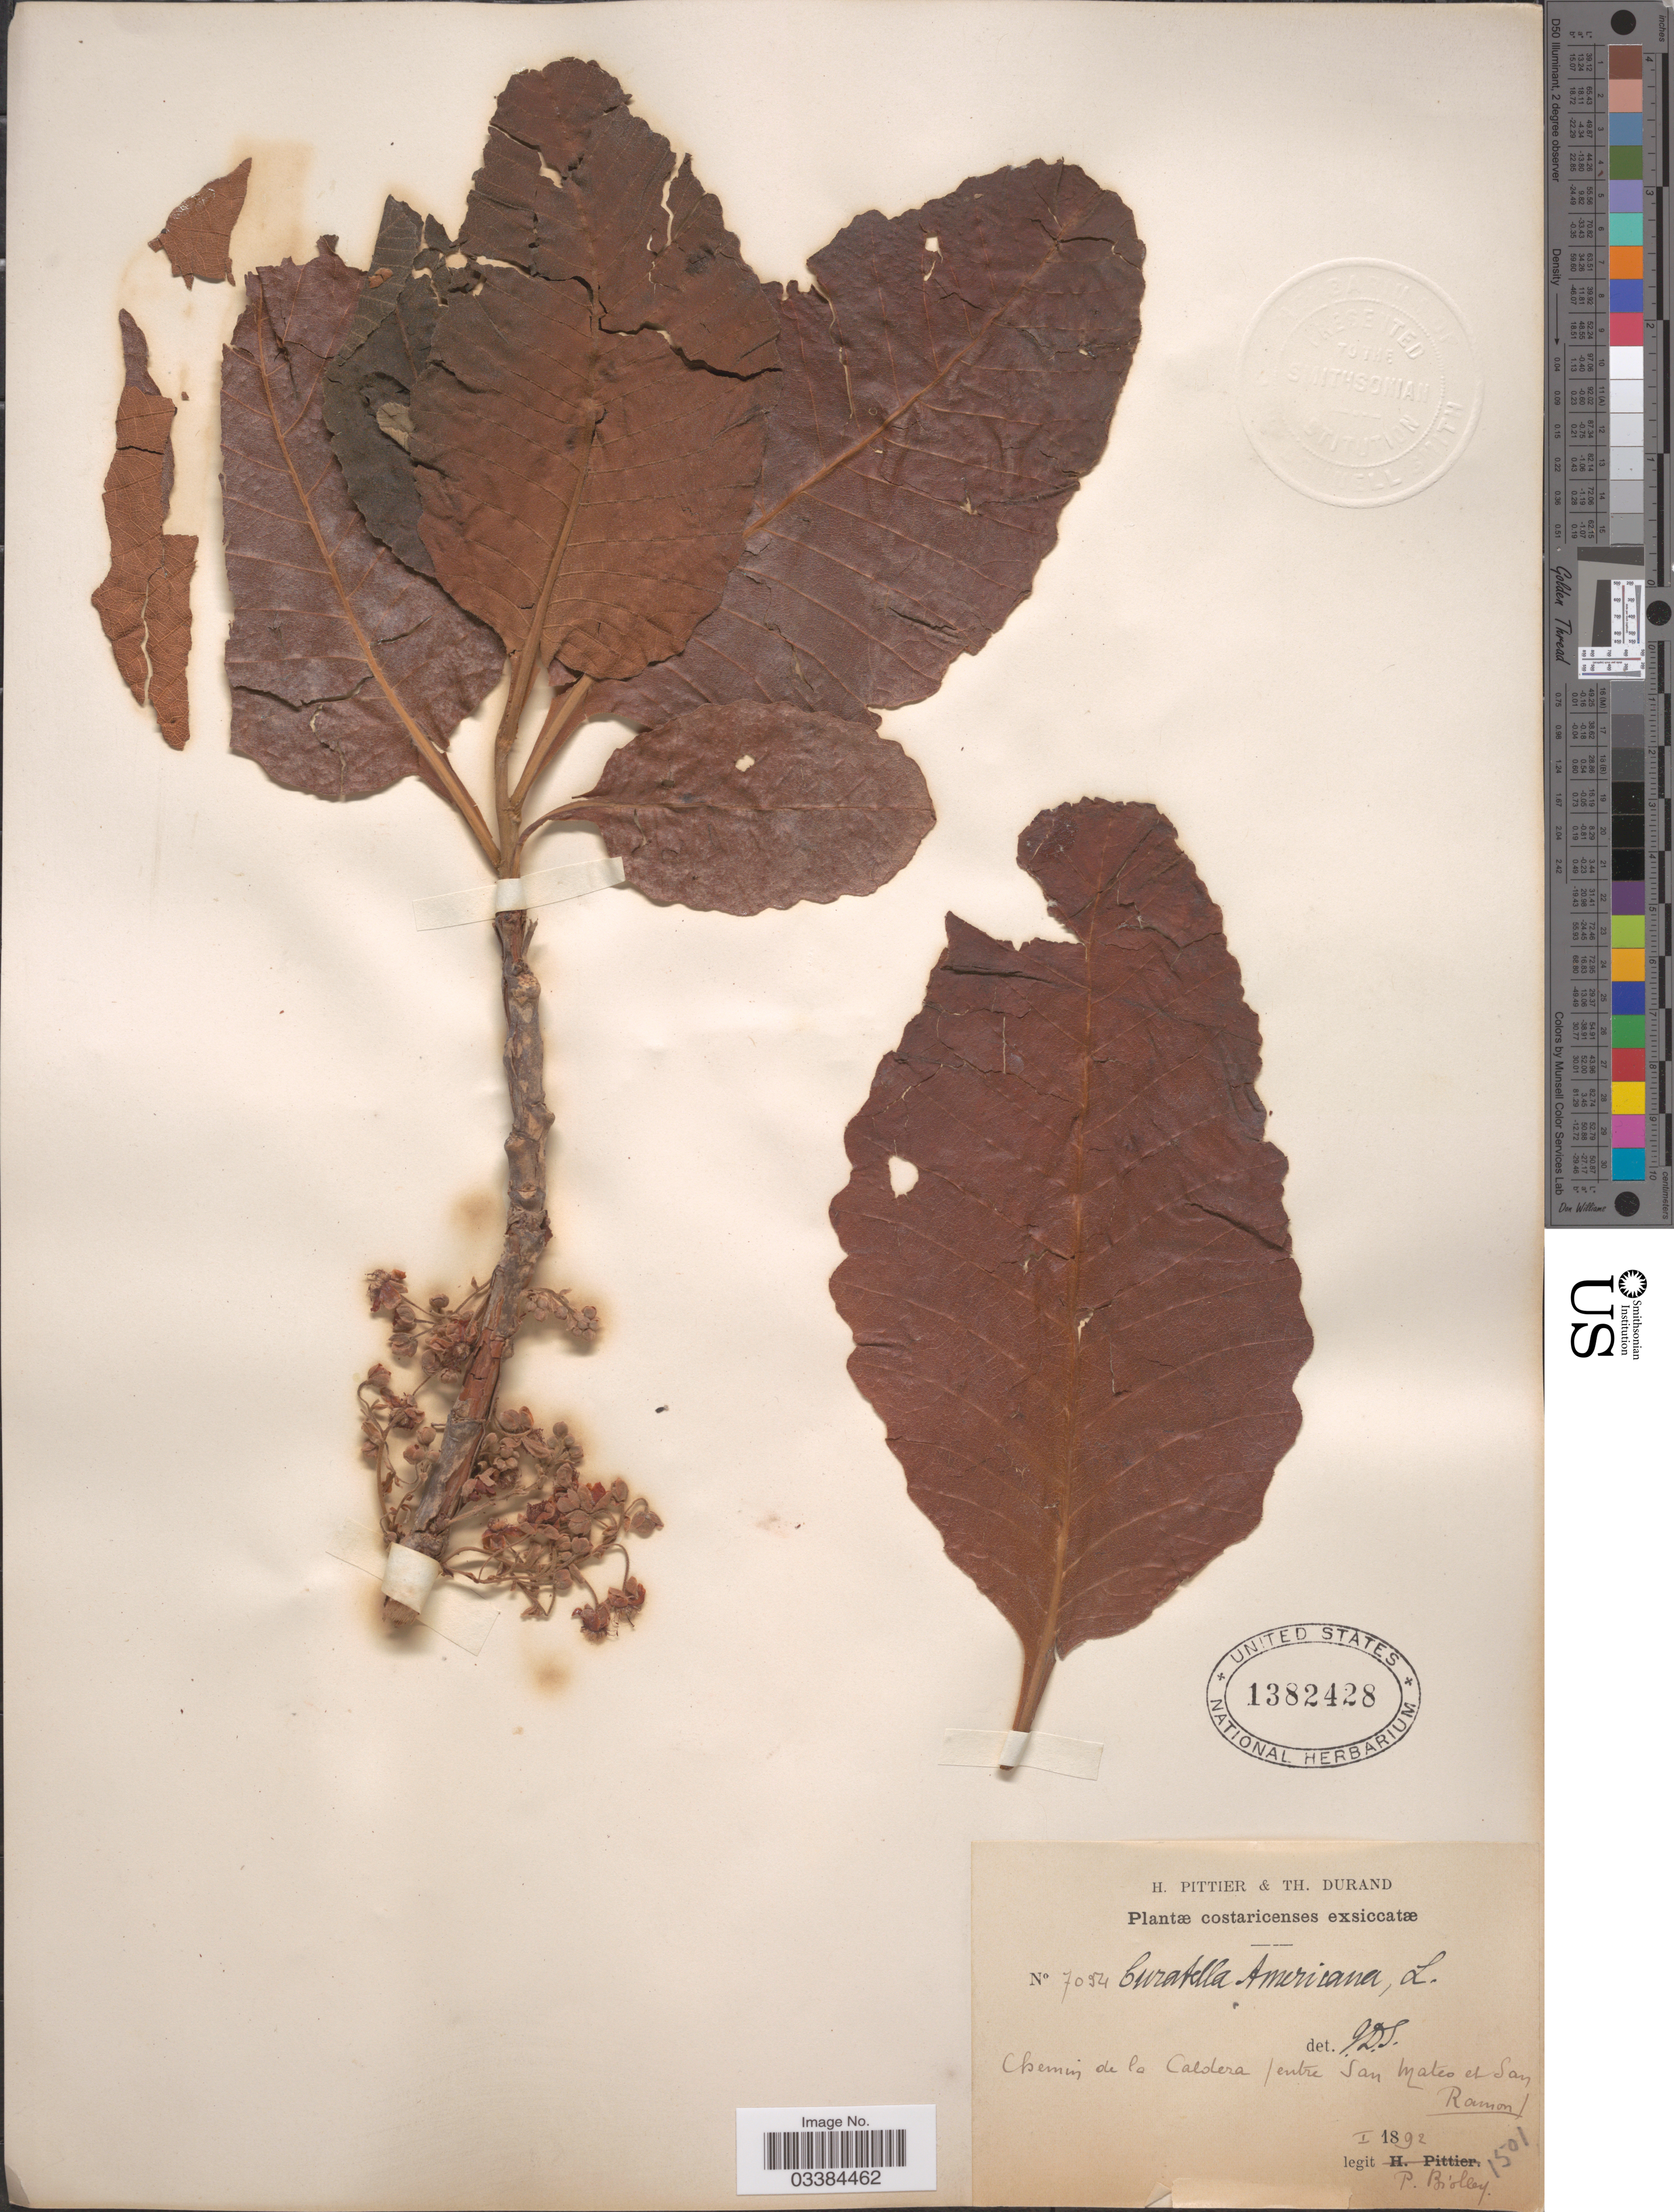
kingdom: Plantae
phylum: Tracheophyta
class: Magnoliopsida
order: Dilleniales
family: Dilleniaceae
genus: Curatella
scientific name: Curatella americana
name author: L.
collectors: P. Biolley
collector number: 7054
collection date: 1892-01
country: Costa Rica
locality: Chemin de la Caldera/ entre San Mateo et San Ramon.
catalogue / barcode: US 1382428